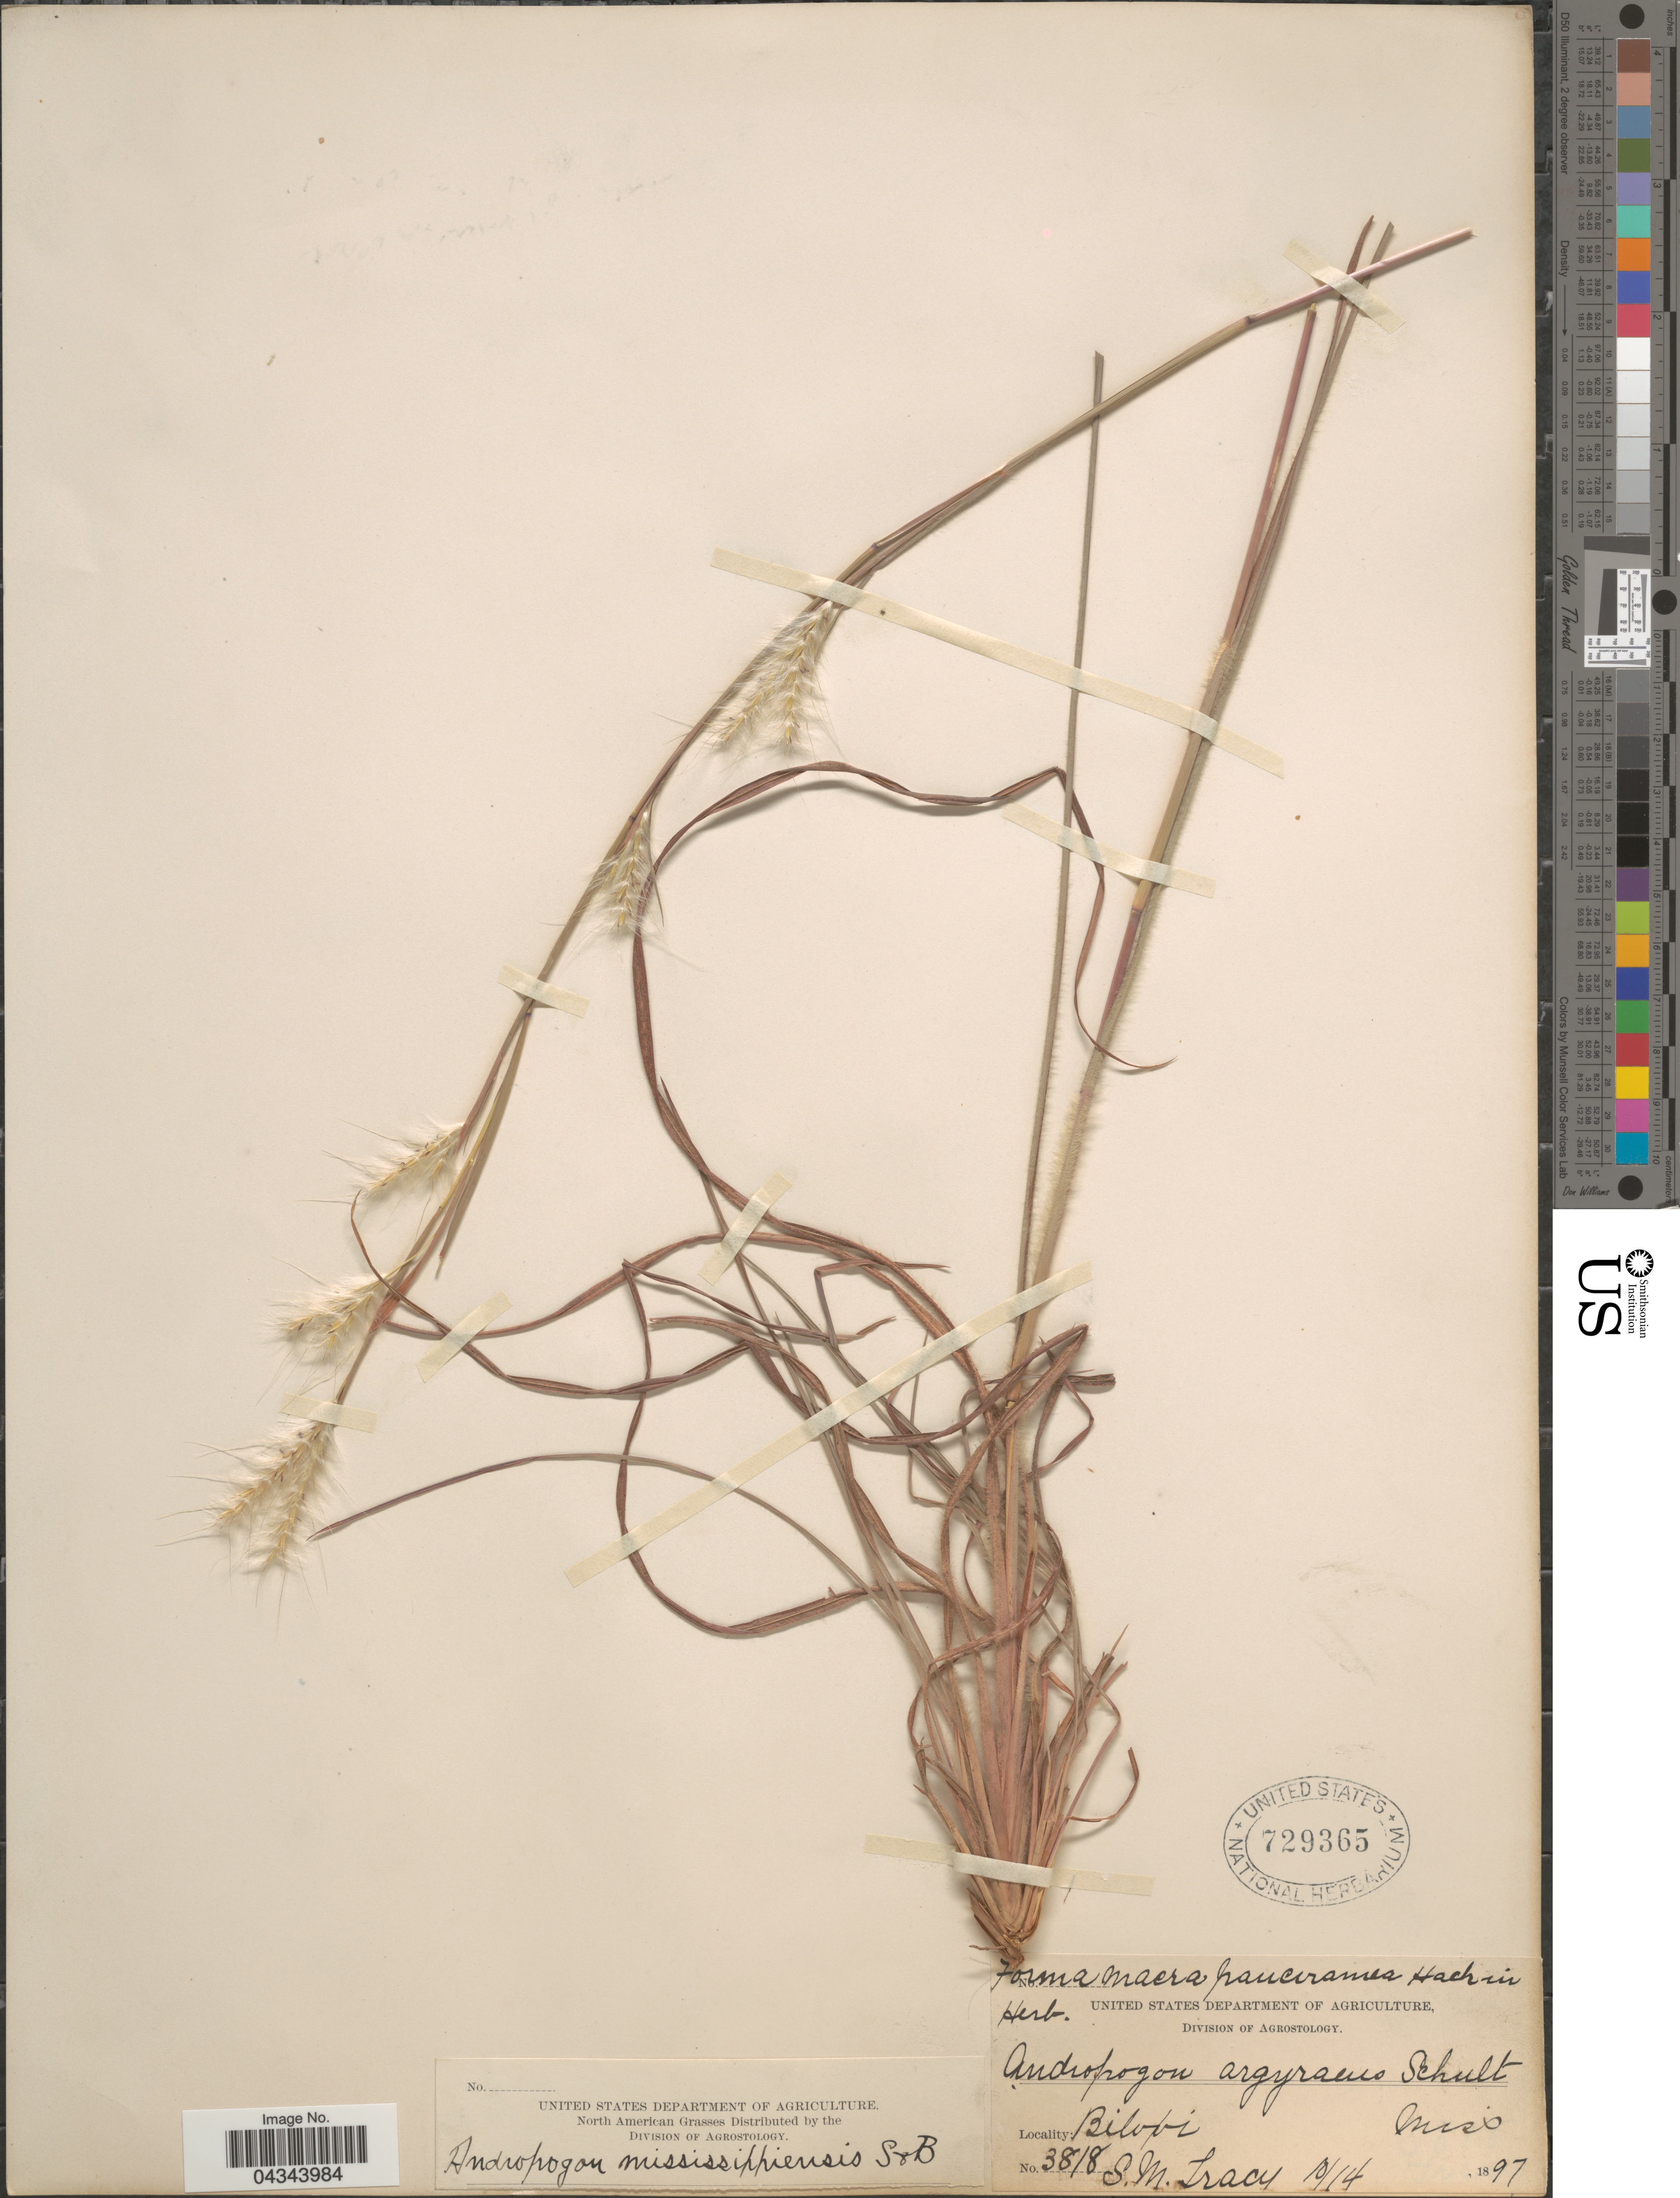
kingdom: Plantae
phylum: Tracheophyta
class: Liliopsida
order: Poales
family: Poaceae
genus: Andropogon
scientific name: Andropogon ternarius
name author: Michx.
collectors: S. M. Tracy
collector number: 3818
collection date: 1897-10-14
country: United States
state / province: Mississippi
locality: Biloxi.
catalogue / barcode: US 729365